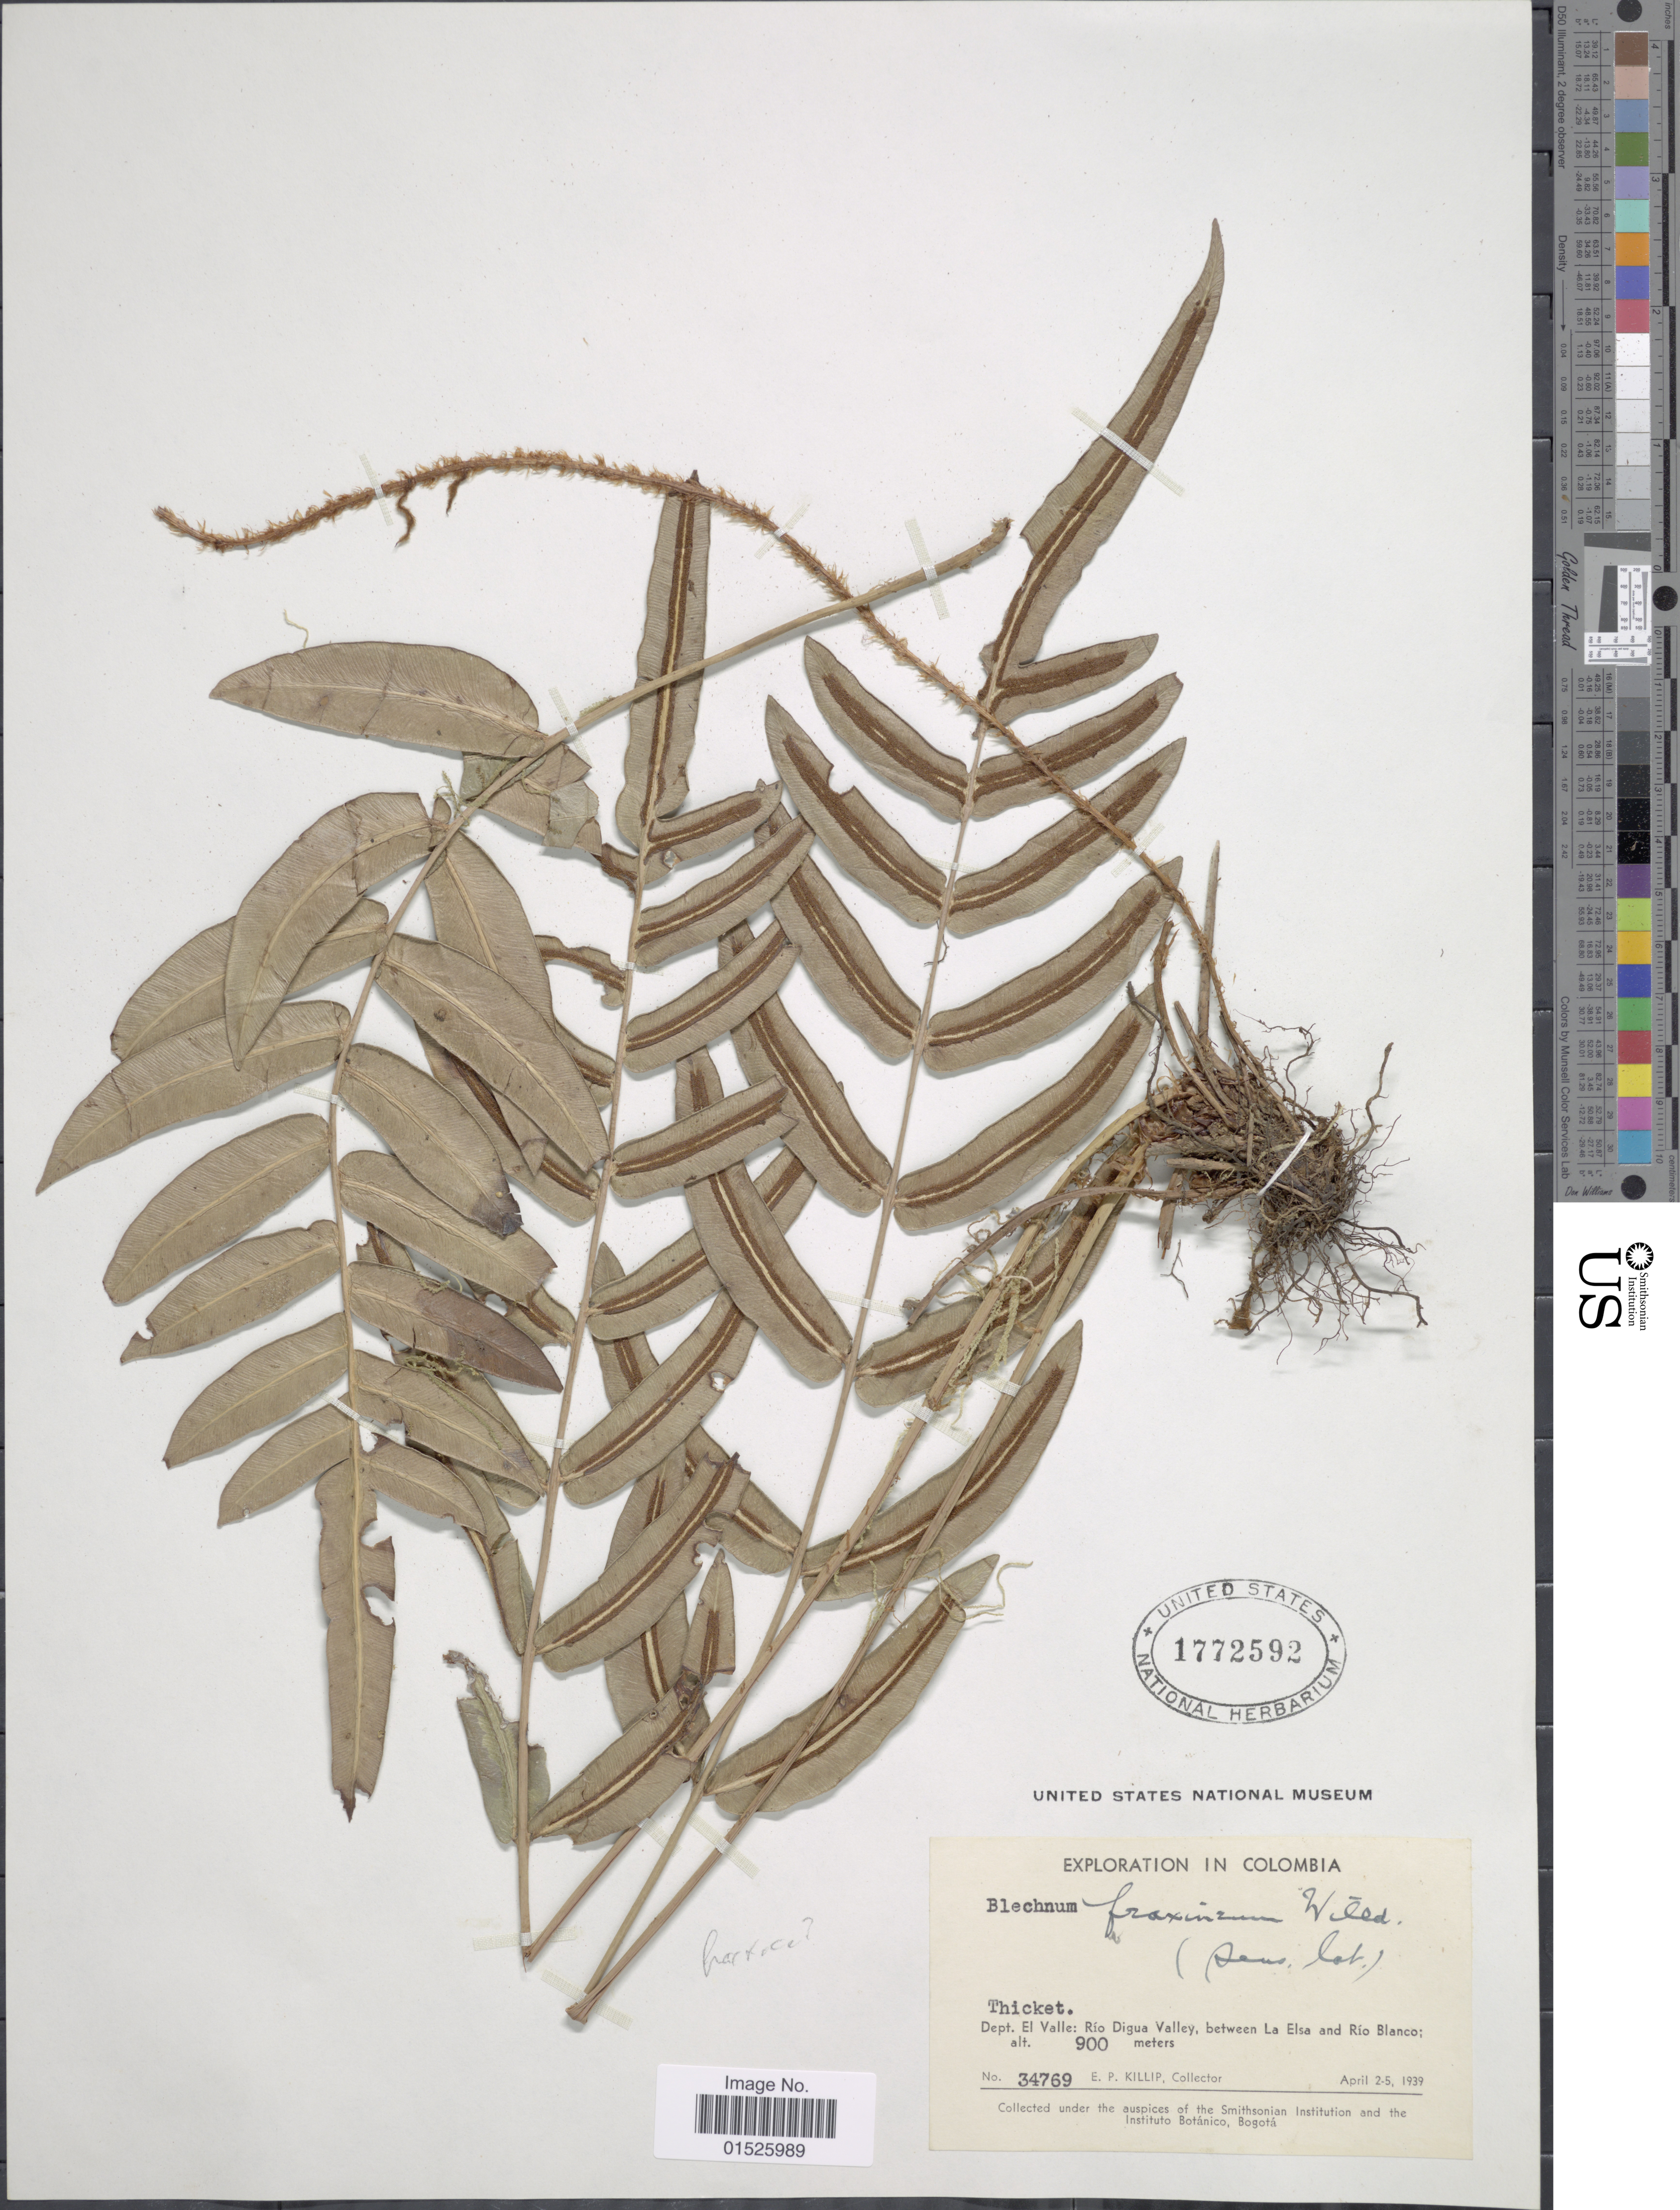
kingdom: Plantae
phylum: Tracheophyta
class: Polypodiopsida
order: Polypodiales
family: Blechnaceae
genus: Blechnum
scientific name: Blechnum x fraxineum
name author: Willd.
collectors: E. P. Killip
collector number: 34769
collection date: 1939-04-02/1939-04-05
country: Colombia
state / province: Valle del Cauca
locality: Colombia, Dept. El Valle: Rio Dagua Valley, between La Elsa and Rio Blanco.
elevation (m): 900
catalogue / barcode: US 1772592